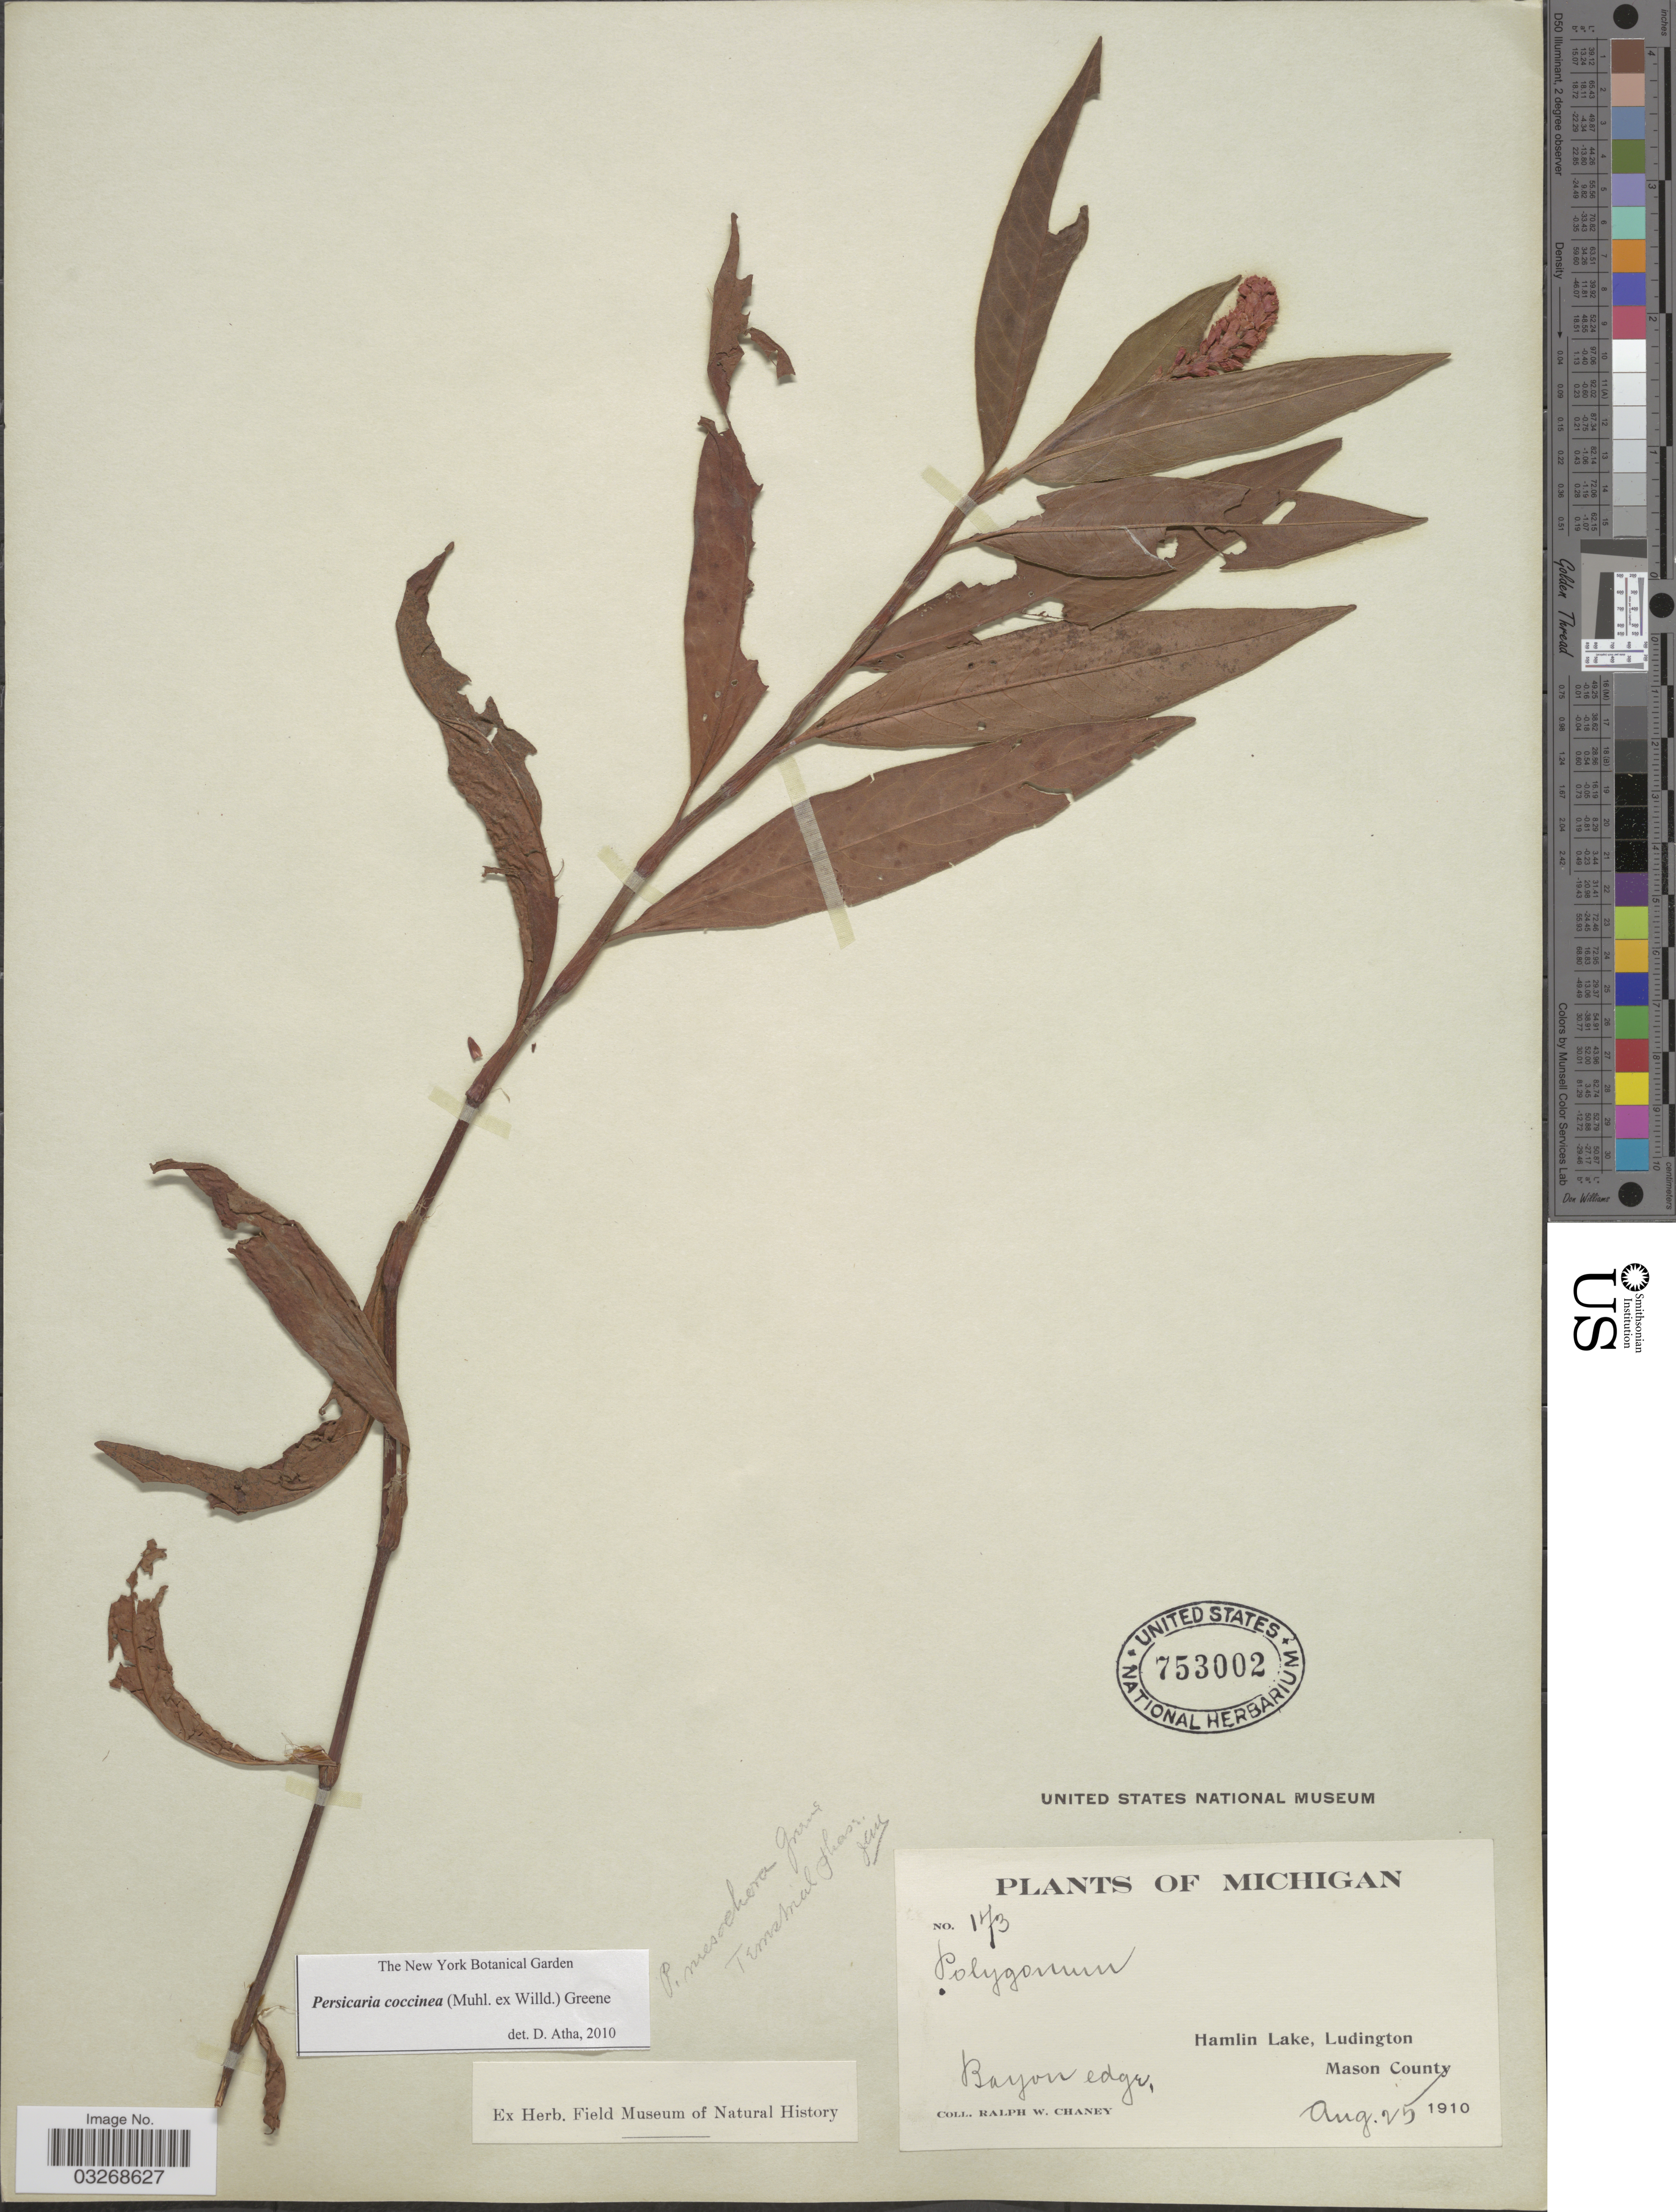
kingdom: Plantae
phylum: Tracheophyta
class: Magnoliopsida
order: Caryophyllales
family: Polygonaceae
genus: Persicaria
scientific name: Persicaria coccinea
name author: (Muhl. ex Willd.) Greene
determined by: Atha, D. E.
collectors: R. Chaney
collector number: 173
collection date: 1910-08-25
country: United States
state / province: Michigan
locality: Hamlin Lake, Ludington. Bayon edge, Mason County.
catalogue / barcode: US 753002